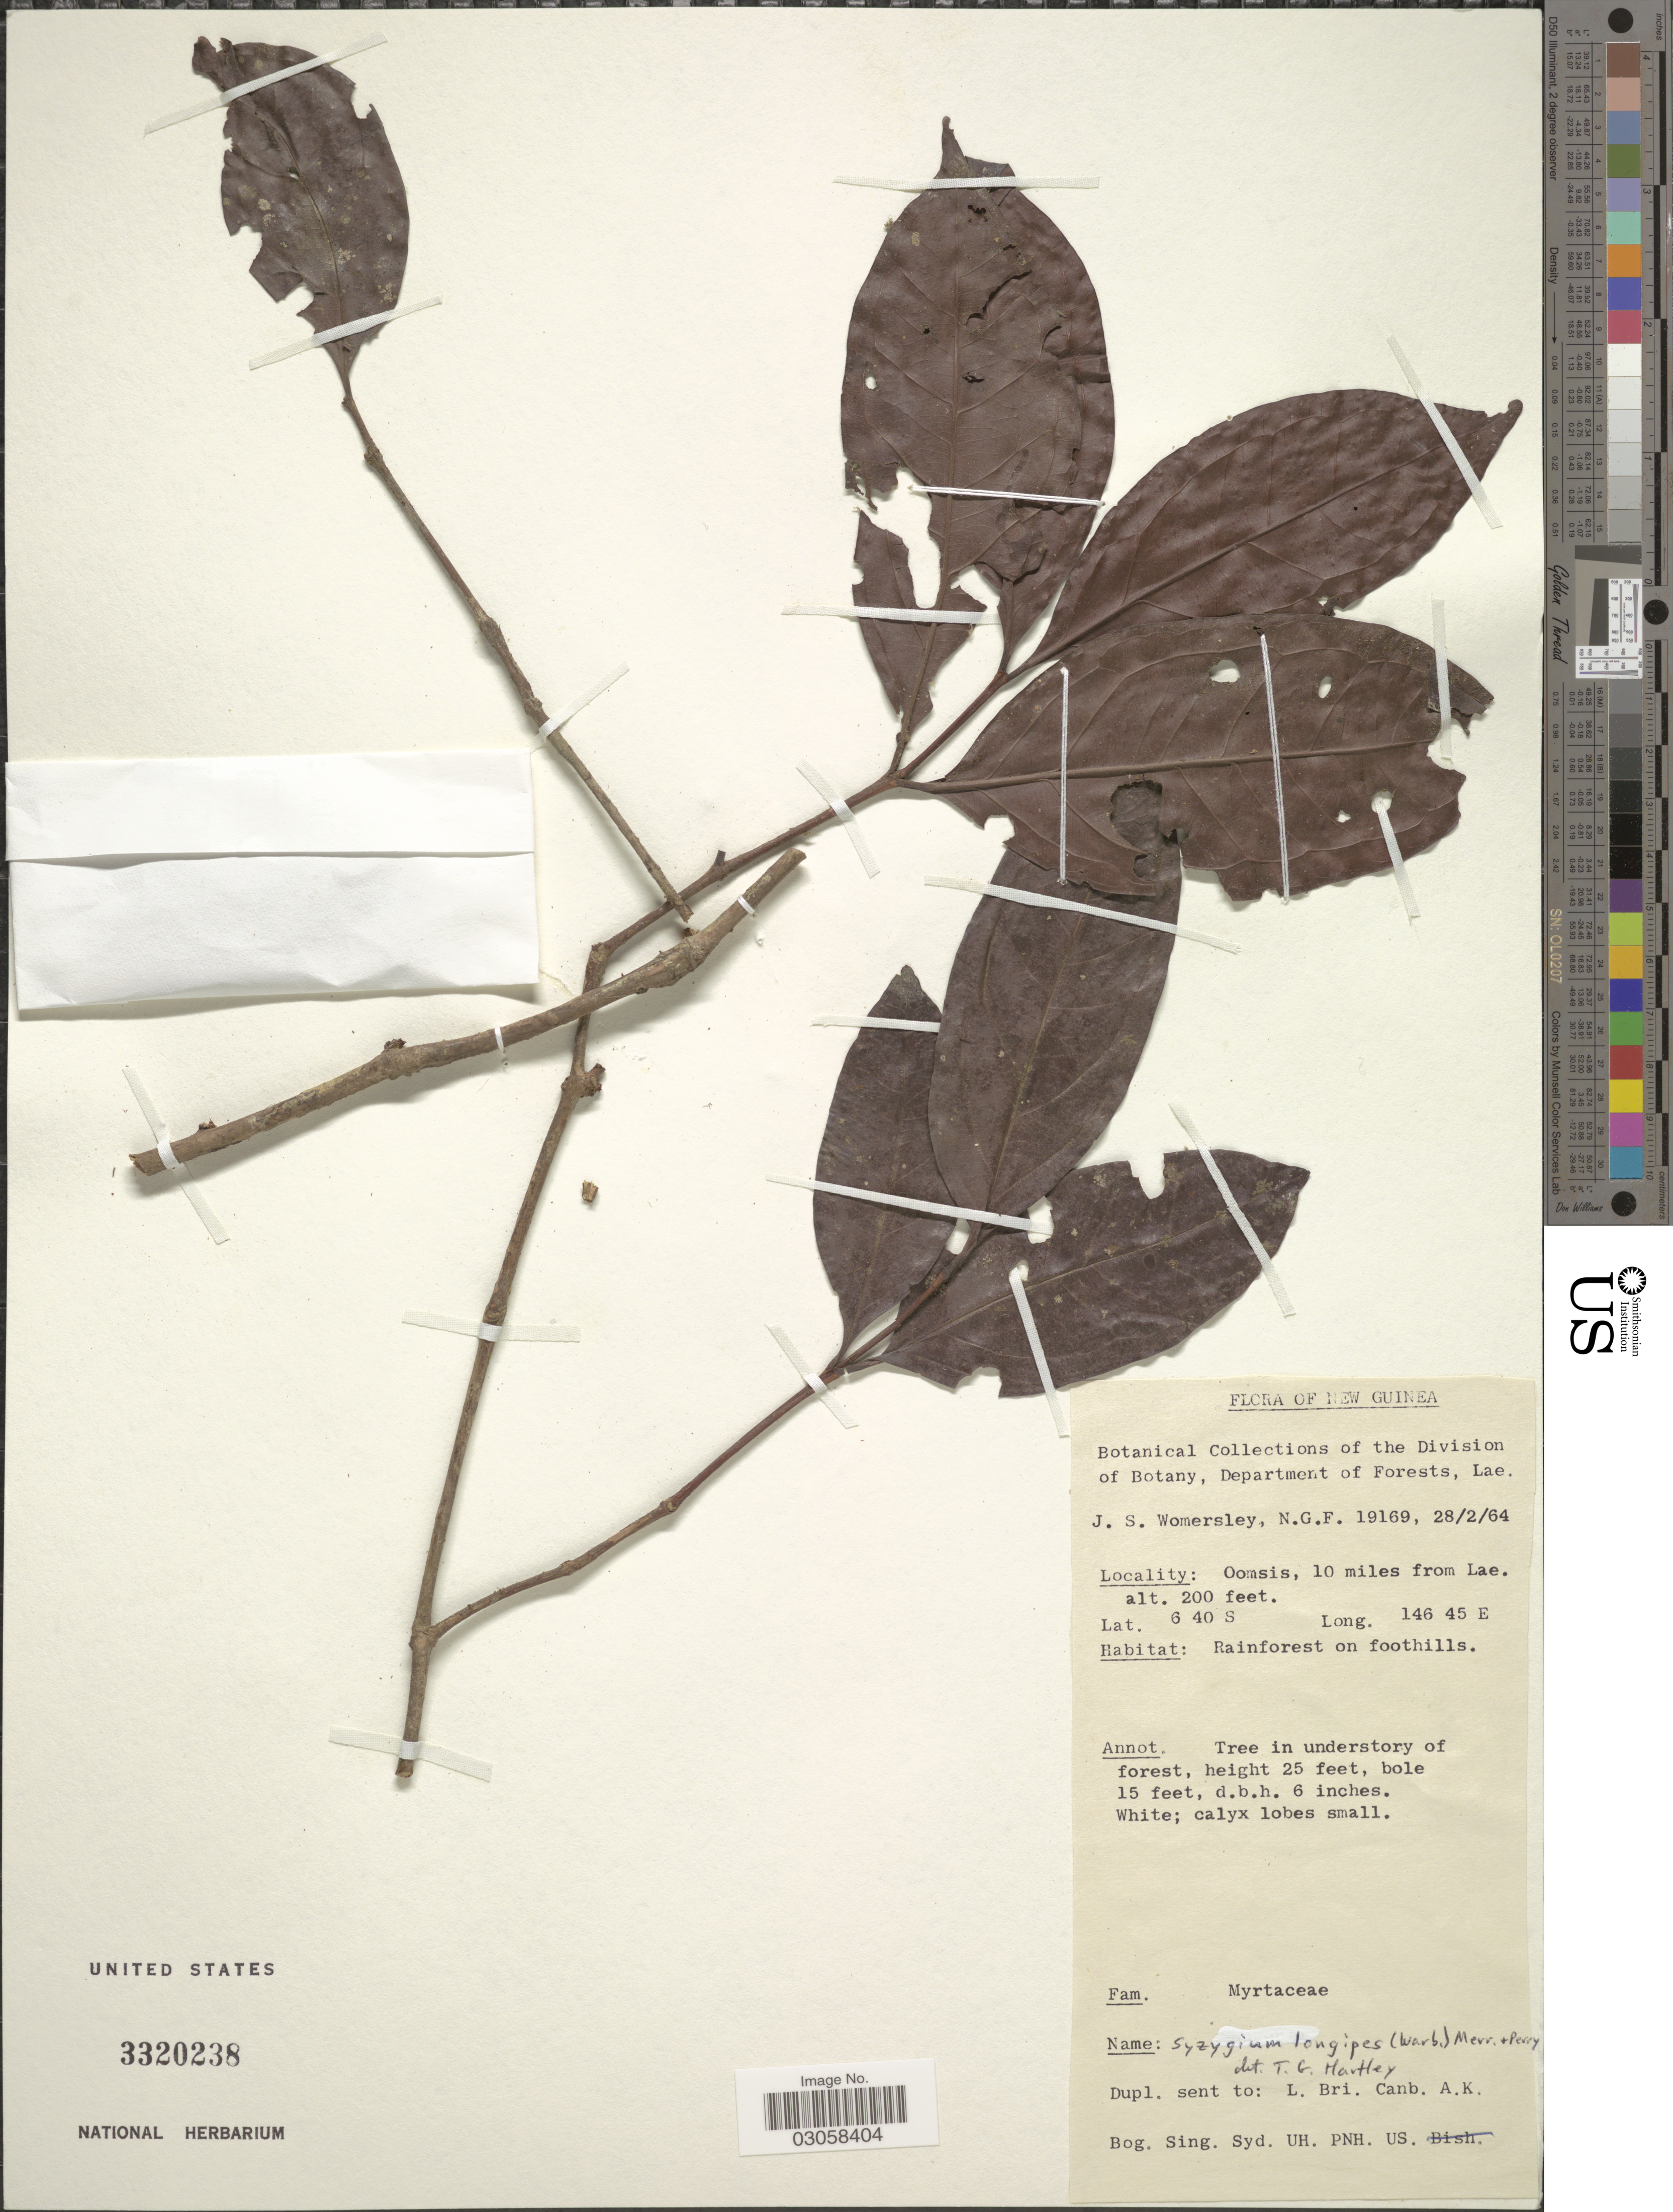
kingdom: Plantae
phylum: Tracheophyta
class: Magnoliopsida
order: Myrtales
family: Myrtaceae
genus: Syzygium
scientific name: Syzygium longipes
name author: (Diels) Merr. & L.M. Perry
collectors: J. S. Womersley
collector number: N.G.F. 19169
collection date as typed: Transcribed d/m/y: 28/2/64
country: Papua New Guinea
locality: New Guinea. Oomsis, 10 miles from Lae.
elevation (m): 61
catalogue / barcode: US 3320238